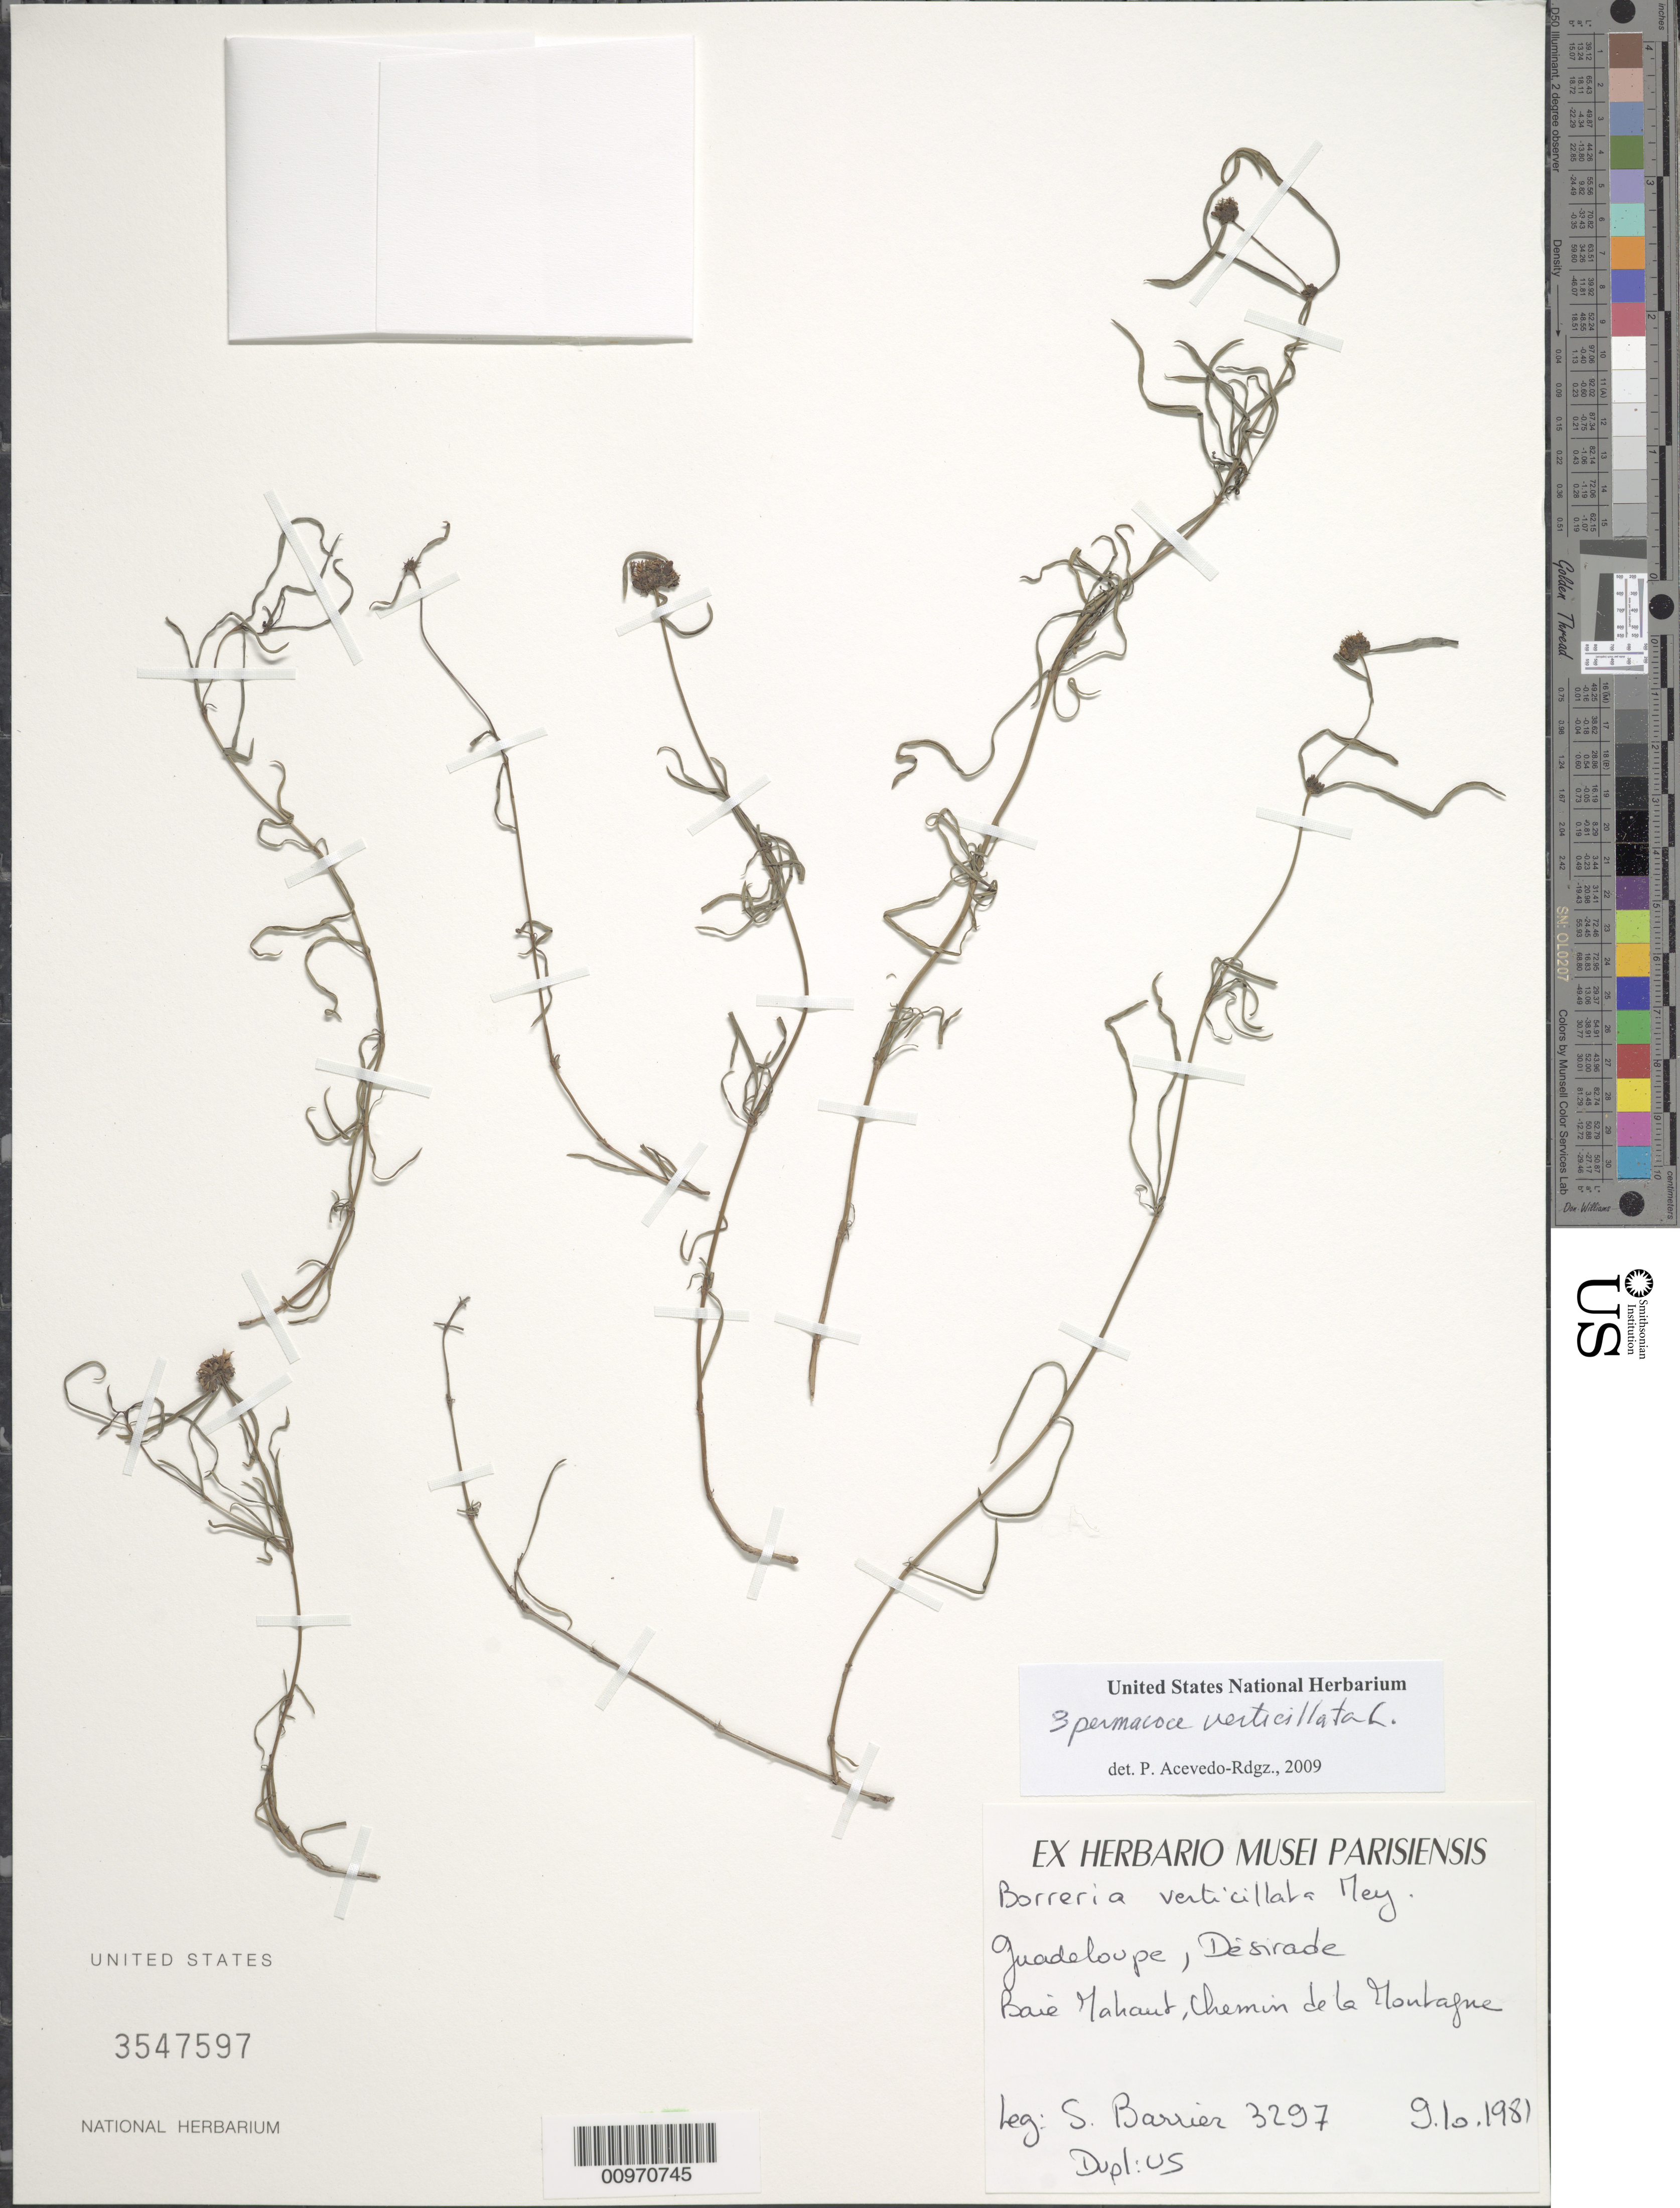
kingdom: Plantae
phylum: Tracheophyta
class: Magnoliopsida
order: Gentianales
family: Rubiaceae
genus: Spermacoce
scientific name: Spermacoce verticillata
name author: L.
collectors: S. Barrier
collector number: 3297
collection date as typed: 09 Oct 1981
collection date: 1981-10-09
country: Guadeloupe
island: La Désirade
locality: Désirade, Baie Mahaut, Chemin de la Goutagne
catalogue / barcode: US 3547597